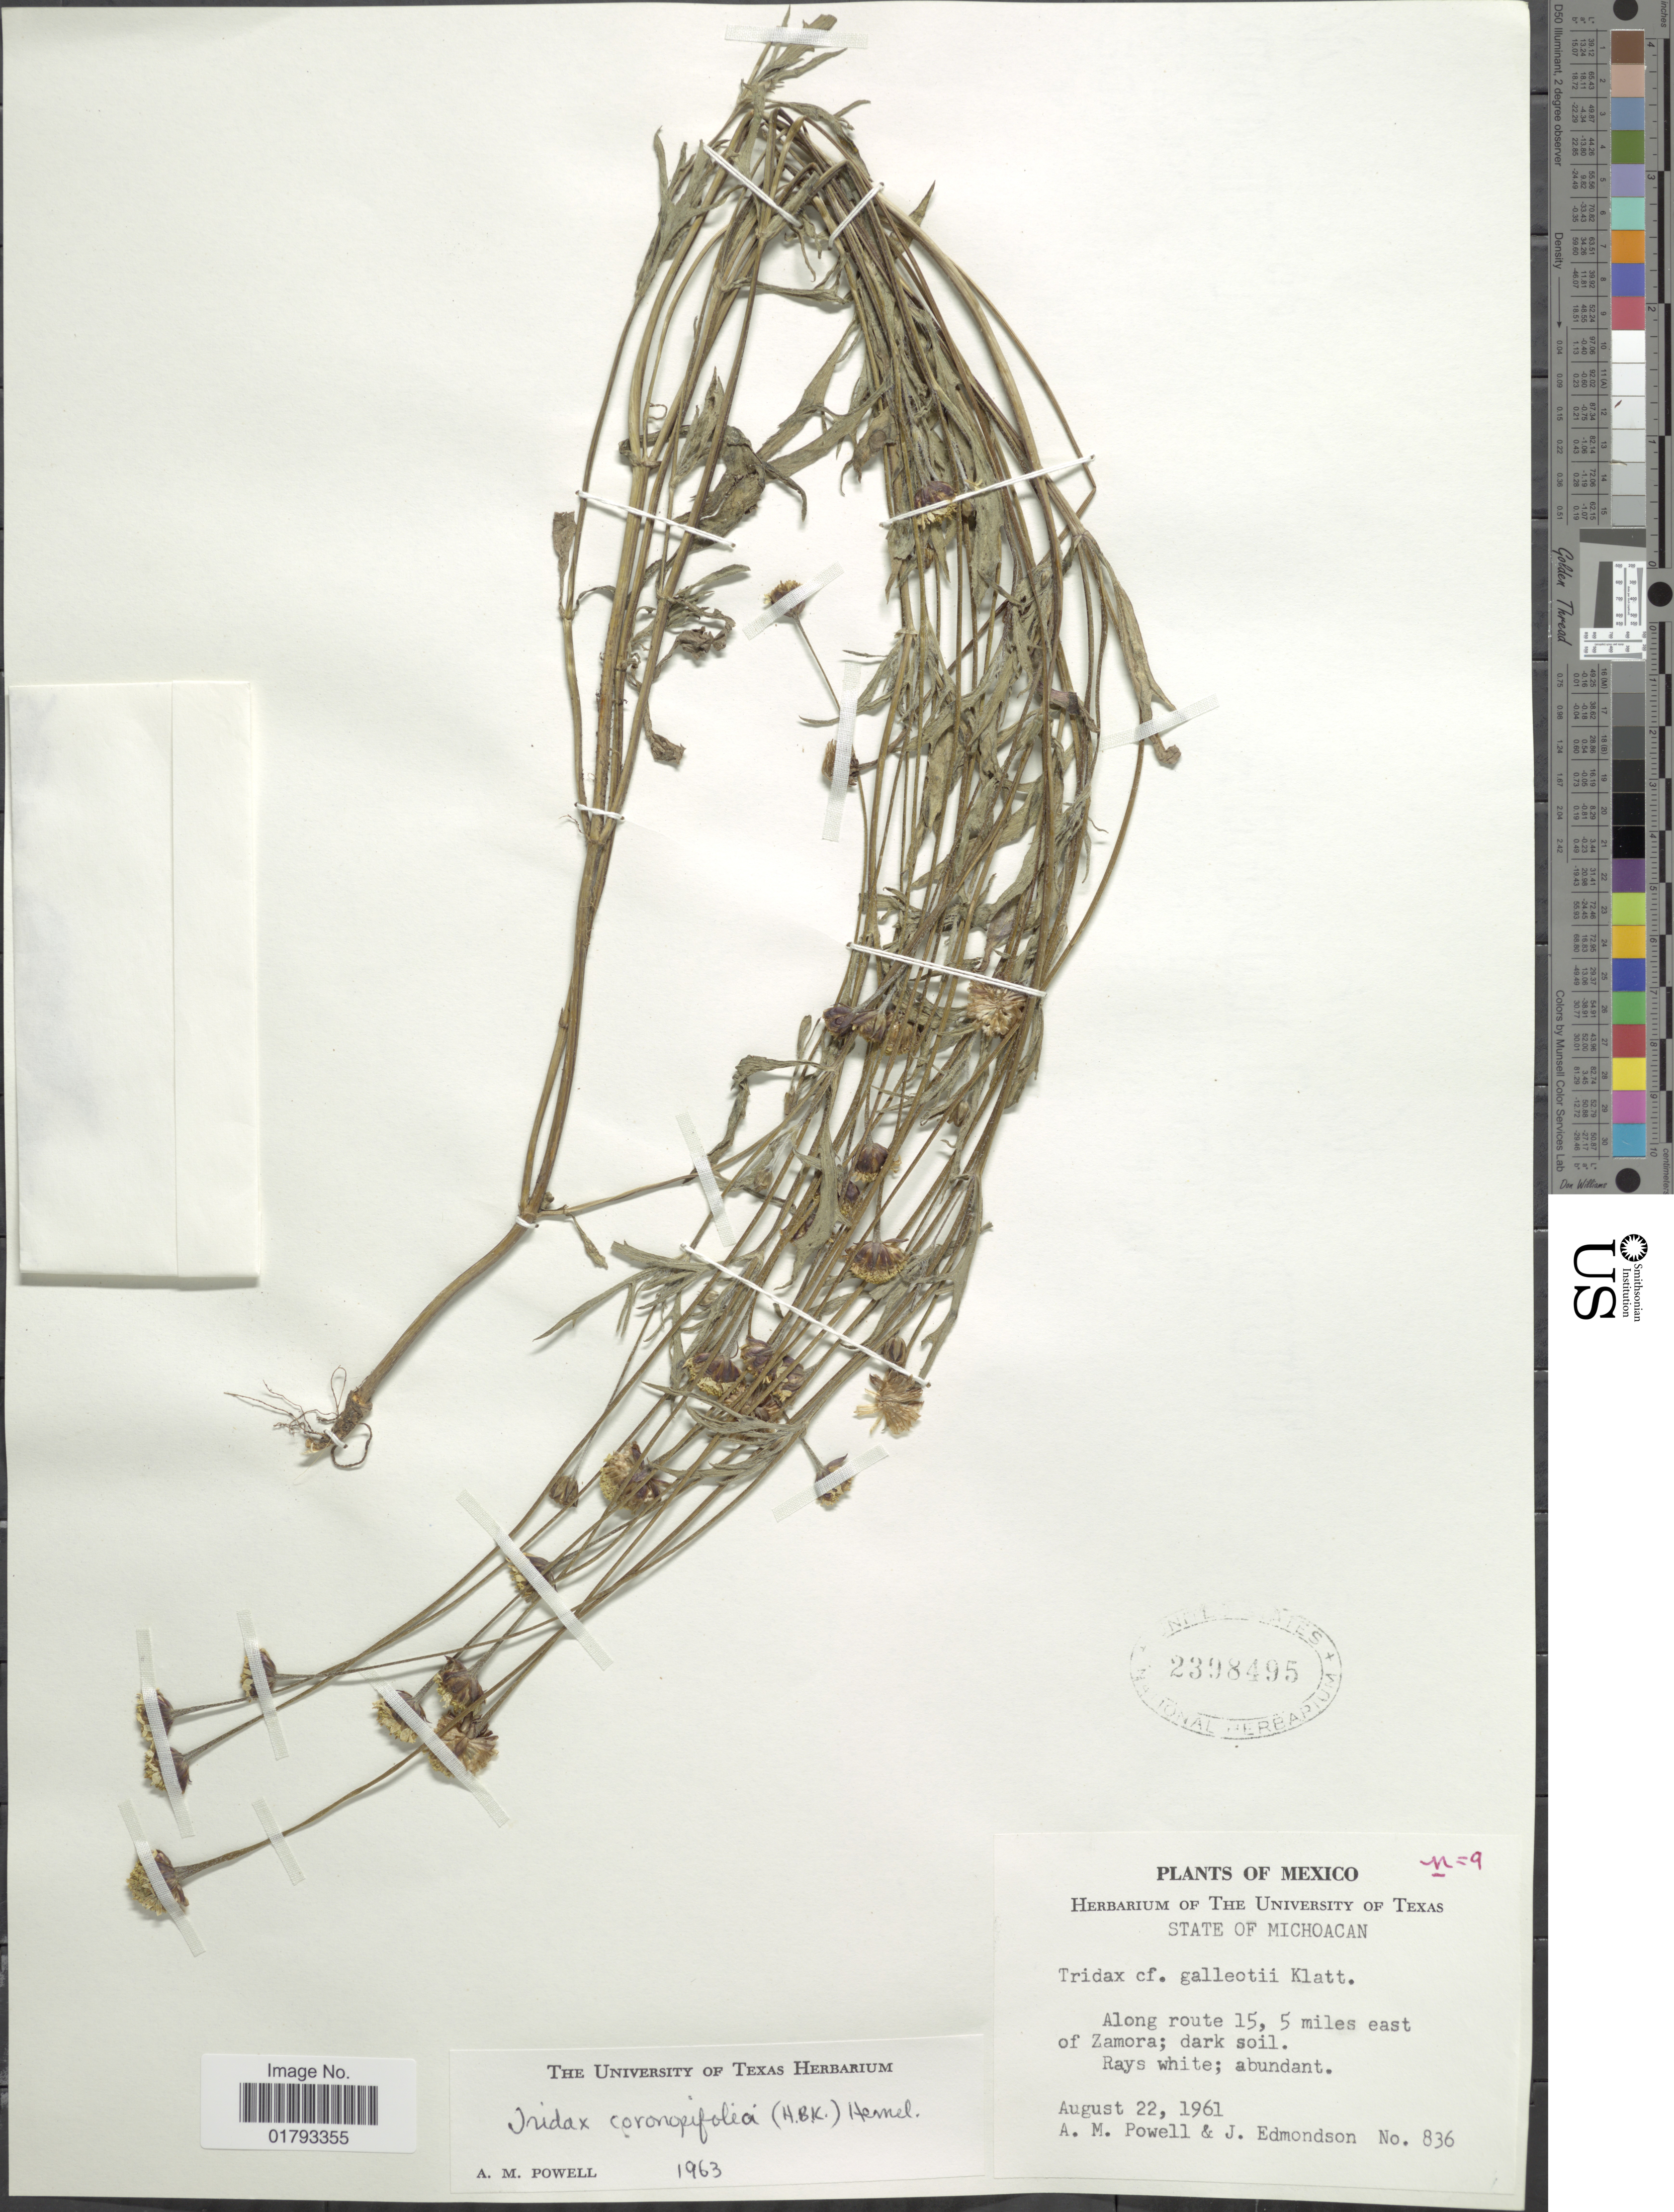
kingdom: Plantae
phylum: Tracheophyta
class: Magnoliopsida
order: Asterales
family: Asteraceae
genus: Tridax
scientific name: Tridax coronopifolia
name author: (Kunth) Hemsl.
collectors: A. M. Powell & J. Edmondson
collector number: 836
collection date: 1961-08-22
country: Mexico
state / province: Michoacán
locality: State of Michoacan. Along route 15, 5 miles east of Zamora.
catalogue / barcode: US 2398495